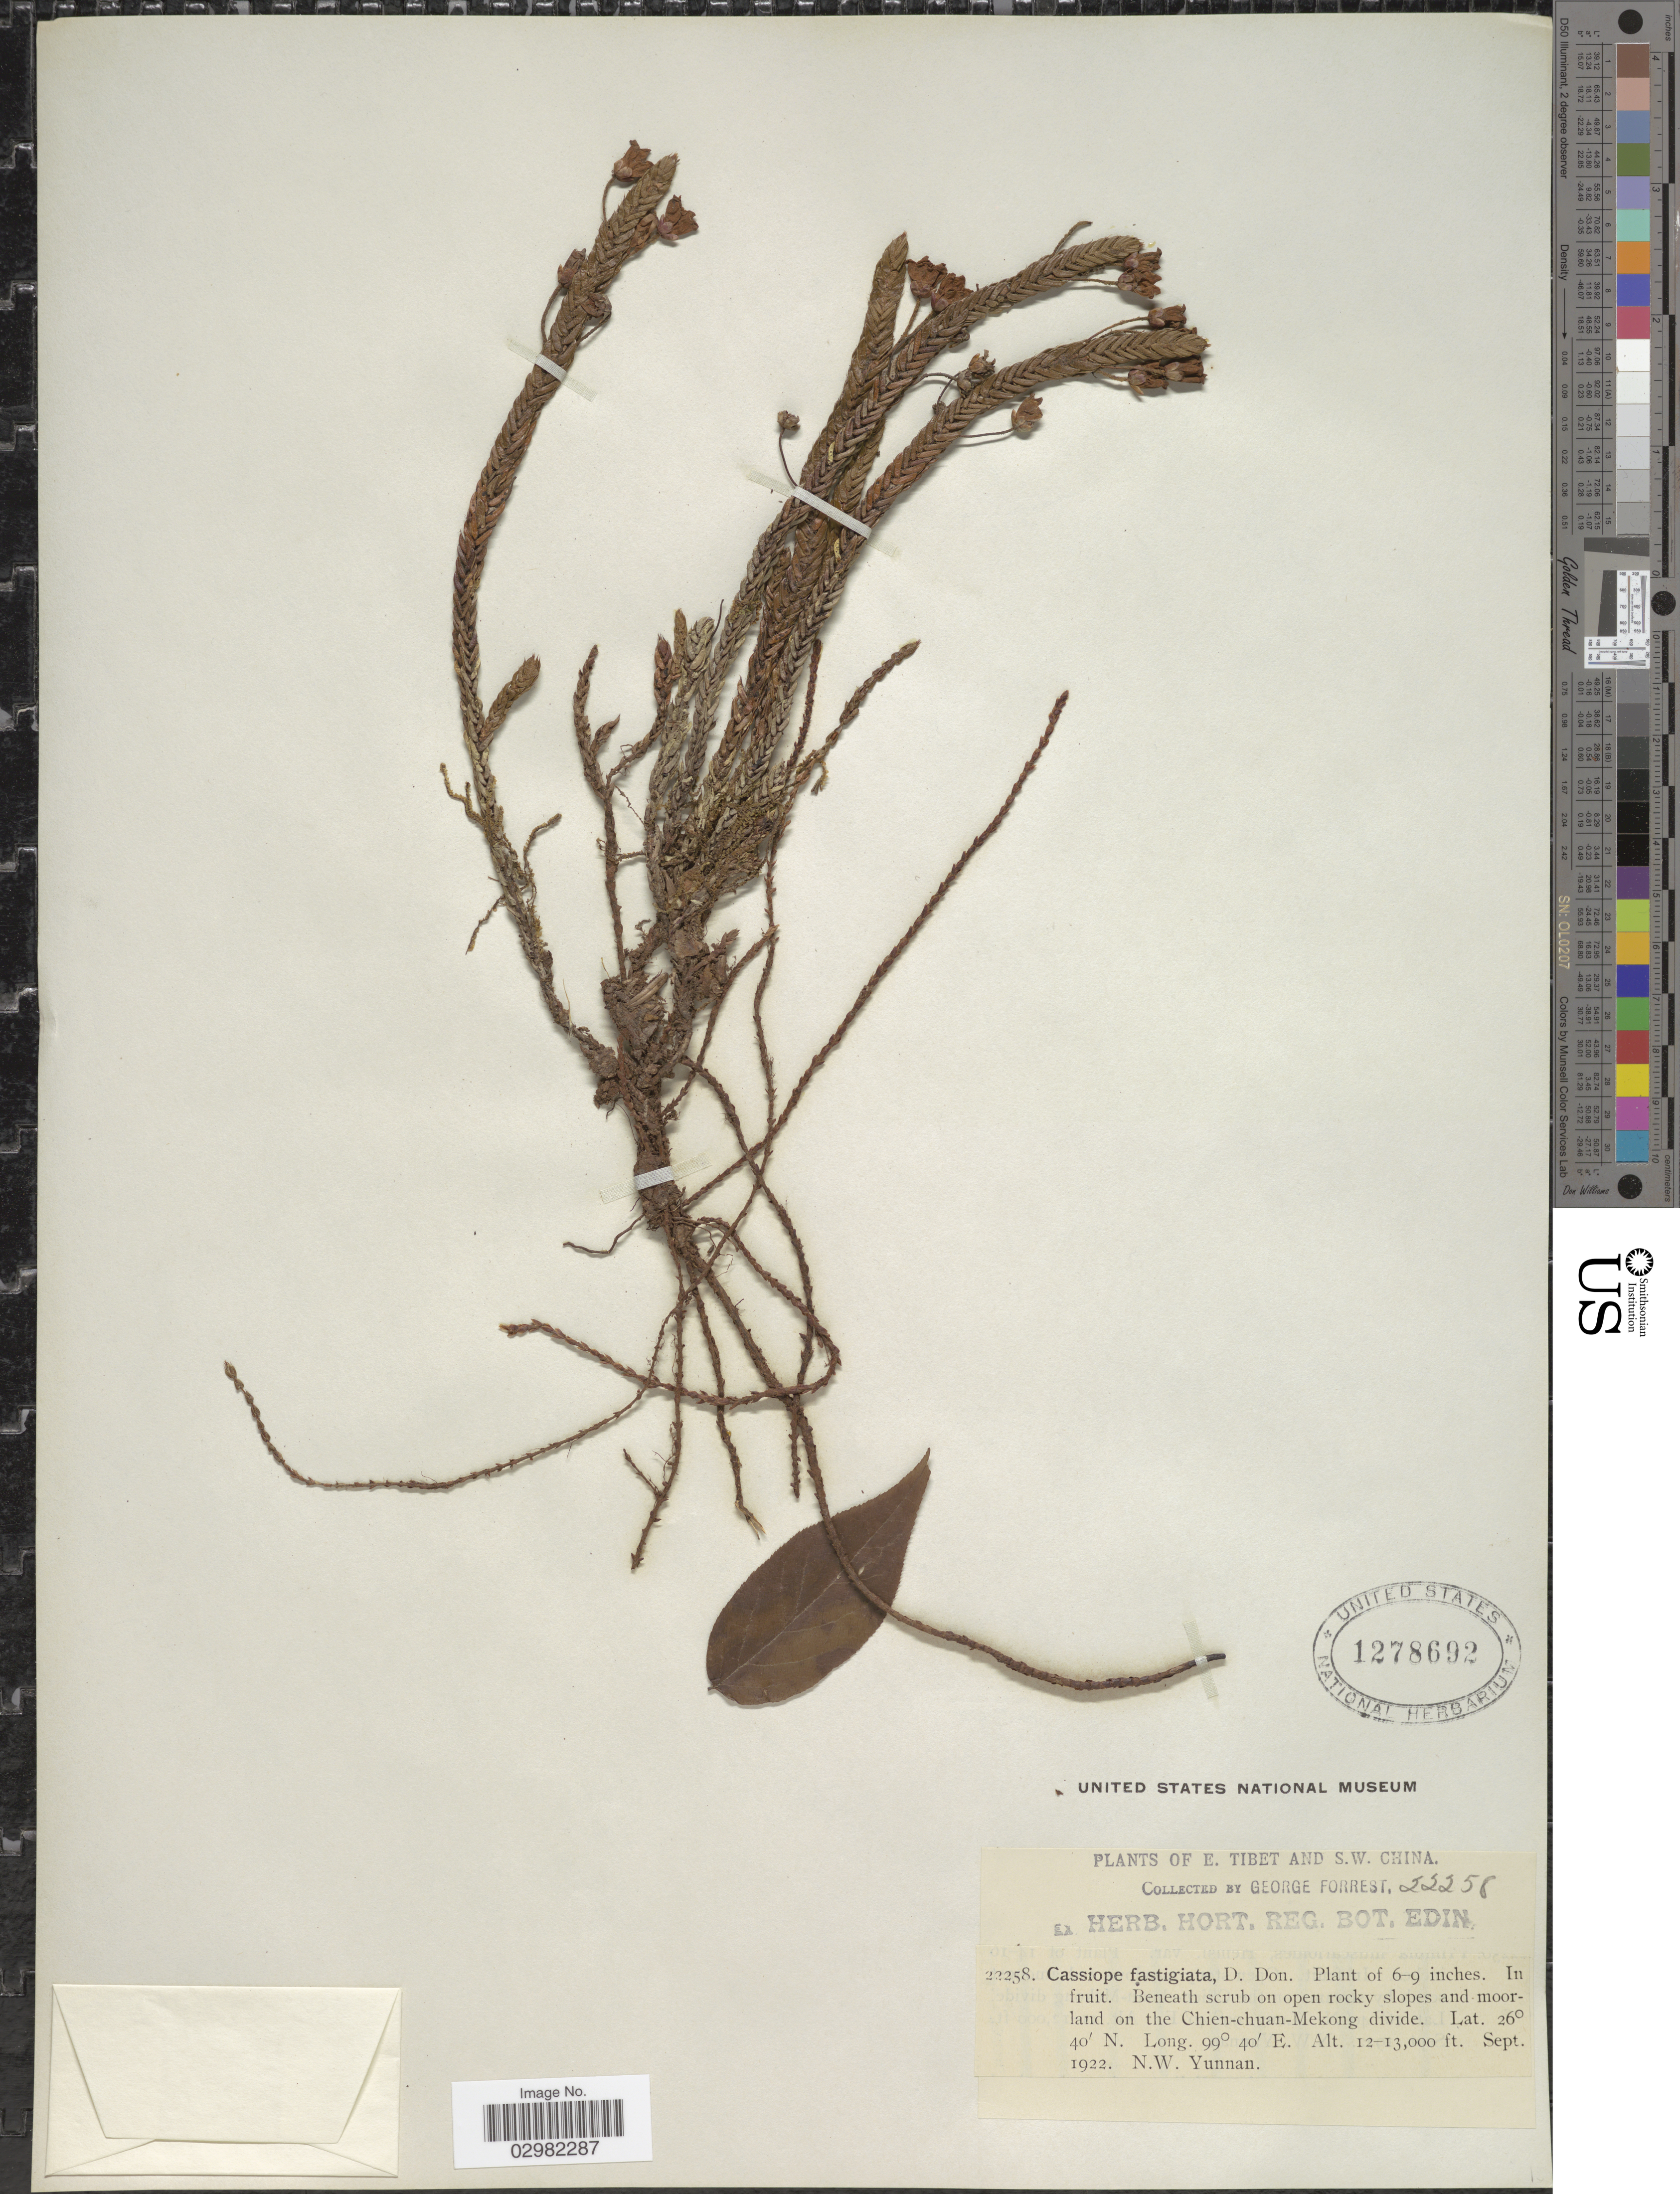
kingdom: Plantae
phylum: Tracheophyta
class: Magnoliopsida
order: Ericales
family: Ericaceae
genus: Cassiope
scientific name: Cassiope fastigiata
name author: (Wall) D. Don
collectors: G. Forrest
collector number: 22258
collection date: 1922-09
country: China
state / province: Yunnan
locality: E. Tibet and S.W. China, on open rocky slopes and moorland on the Chien-chuan-Mekong divide, N.W. Yunnan.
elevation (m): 3658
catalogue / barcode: US 1278692